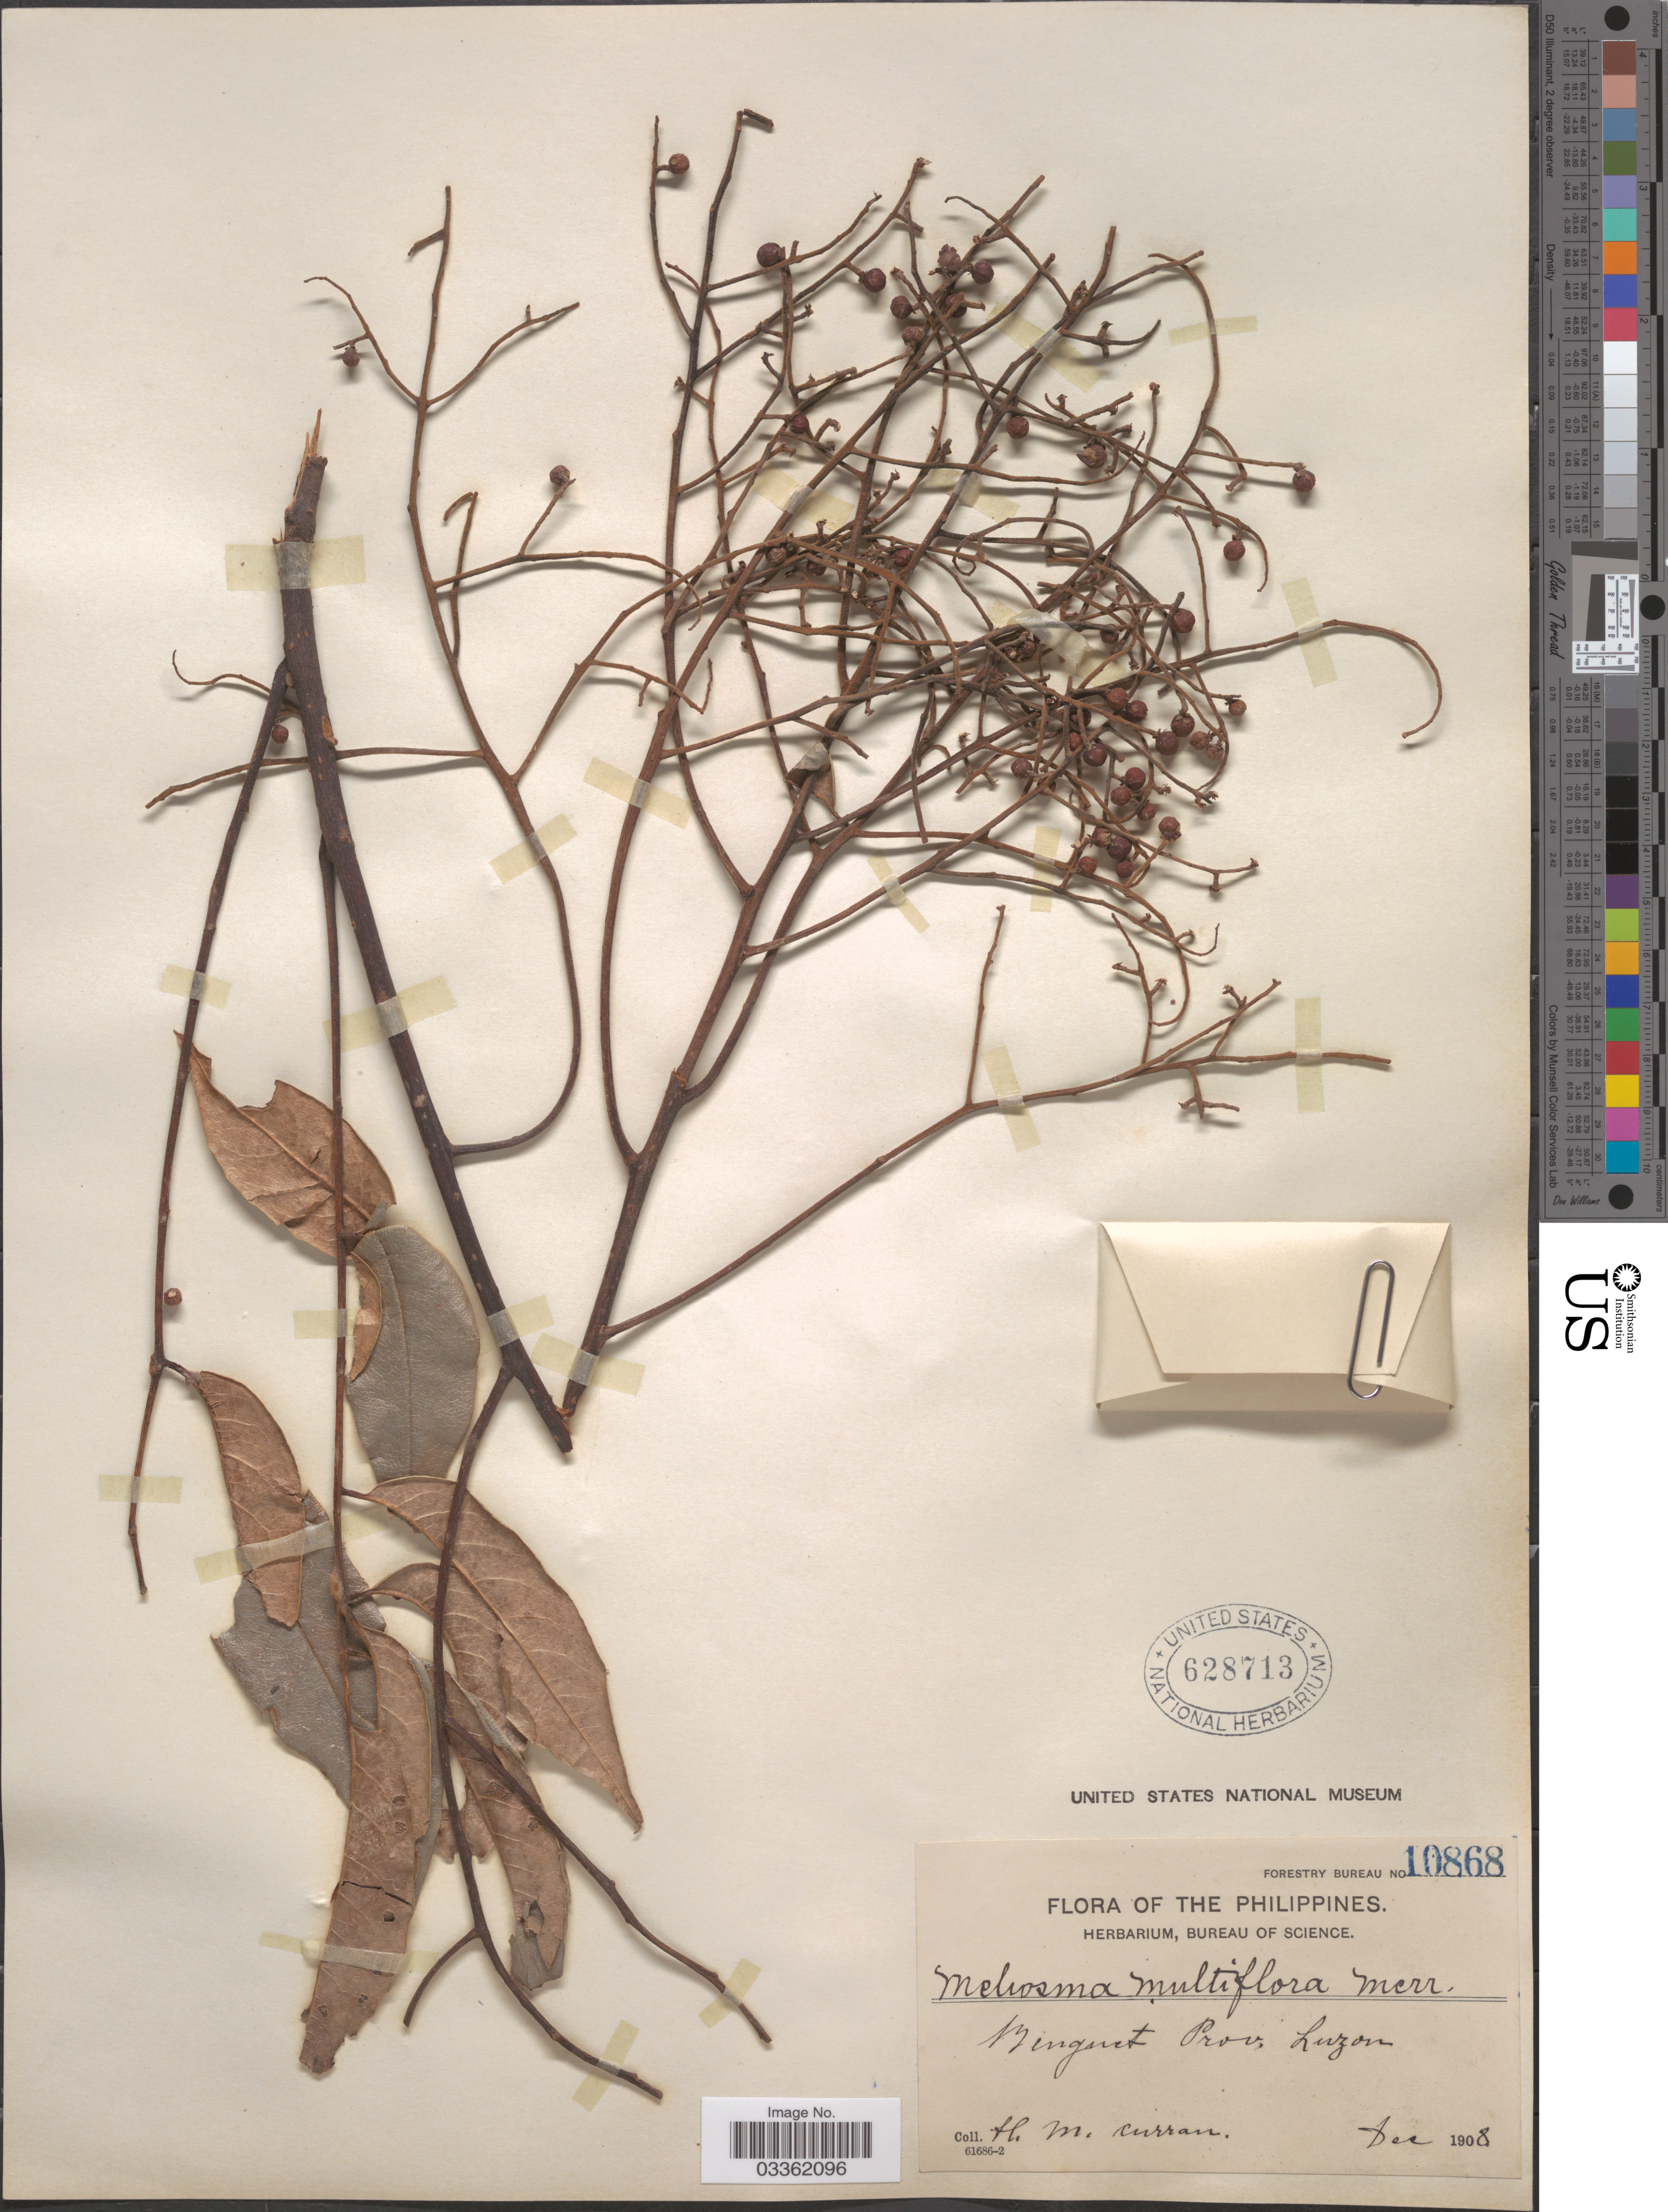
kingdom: Plantae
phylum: Tracheophyta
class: Magnoliopsida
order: Proteales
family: Sabiaceae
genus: Meliosma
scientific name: Meliosma multiflora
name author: Merr.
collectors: H. M. Curran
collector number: Forestry Bureau 10868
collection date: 1908-12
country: Philippines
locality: Benguet Prov, Luzon.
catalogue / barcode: US 628713